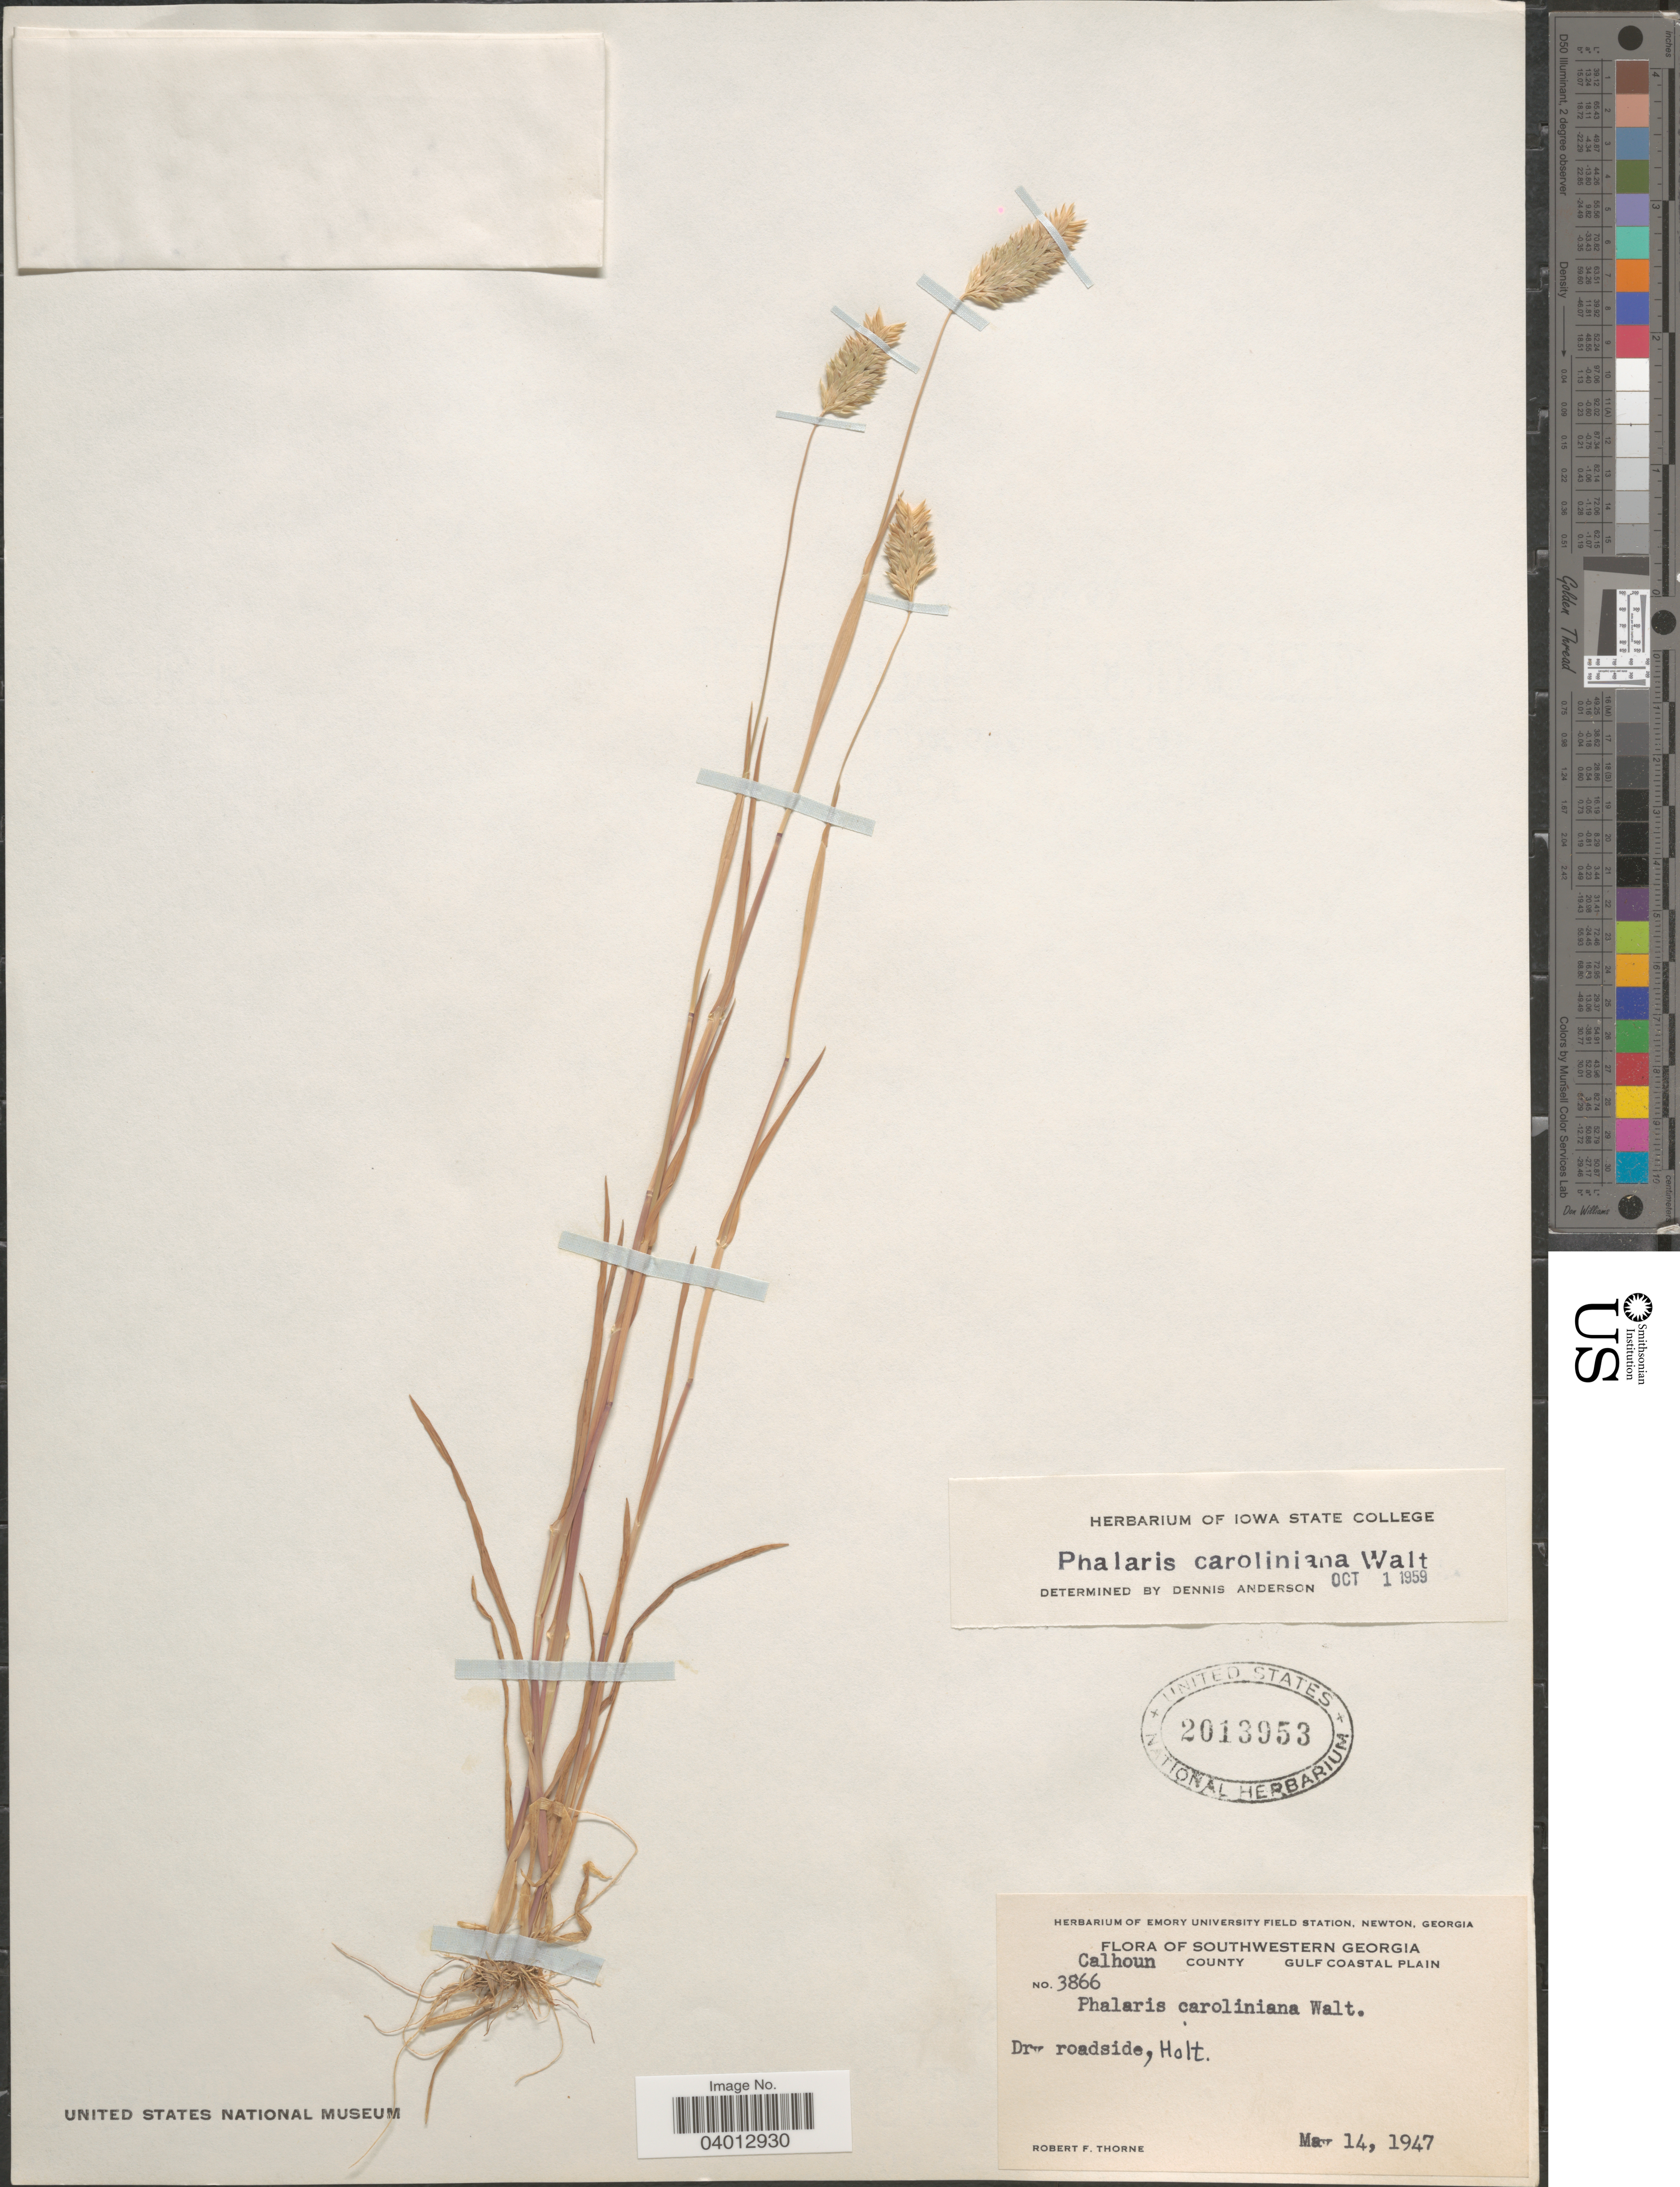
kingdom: Plantae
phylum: Tracheophyta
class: Liliopsida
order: Poales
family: Poaceae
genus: Phalaris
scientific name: Phalaris caroliniana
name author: Walter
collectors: R. F. Thorne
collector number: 3866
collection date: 1947-03-14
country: United States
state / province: Georgia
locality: Southwestern Georgia. Calhoun County. Gulf Coastal Plain. Dry roadside, Holt.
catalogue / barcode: US 2013953